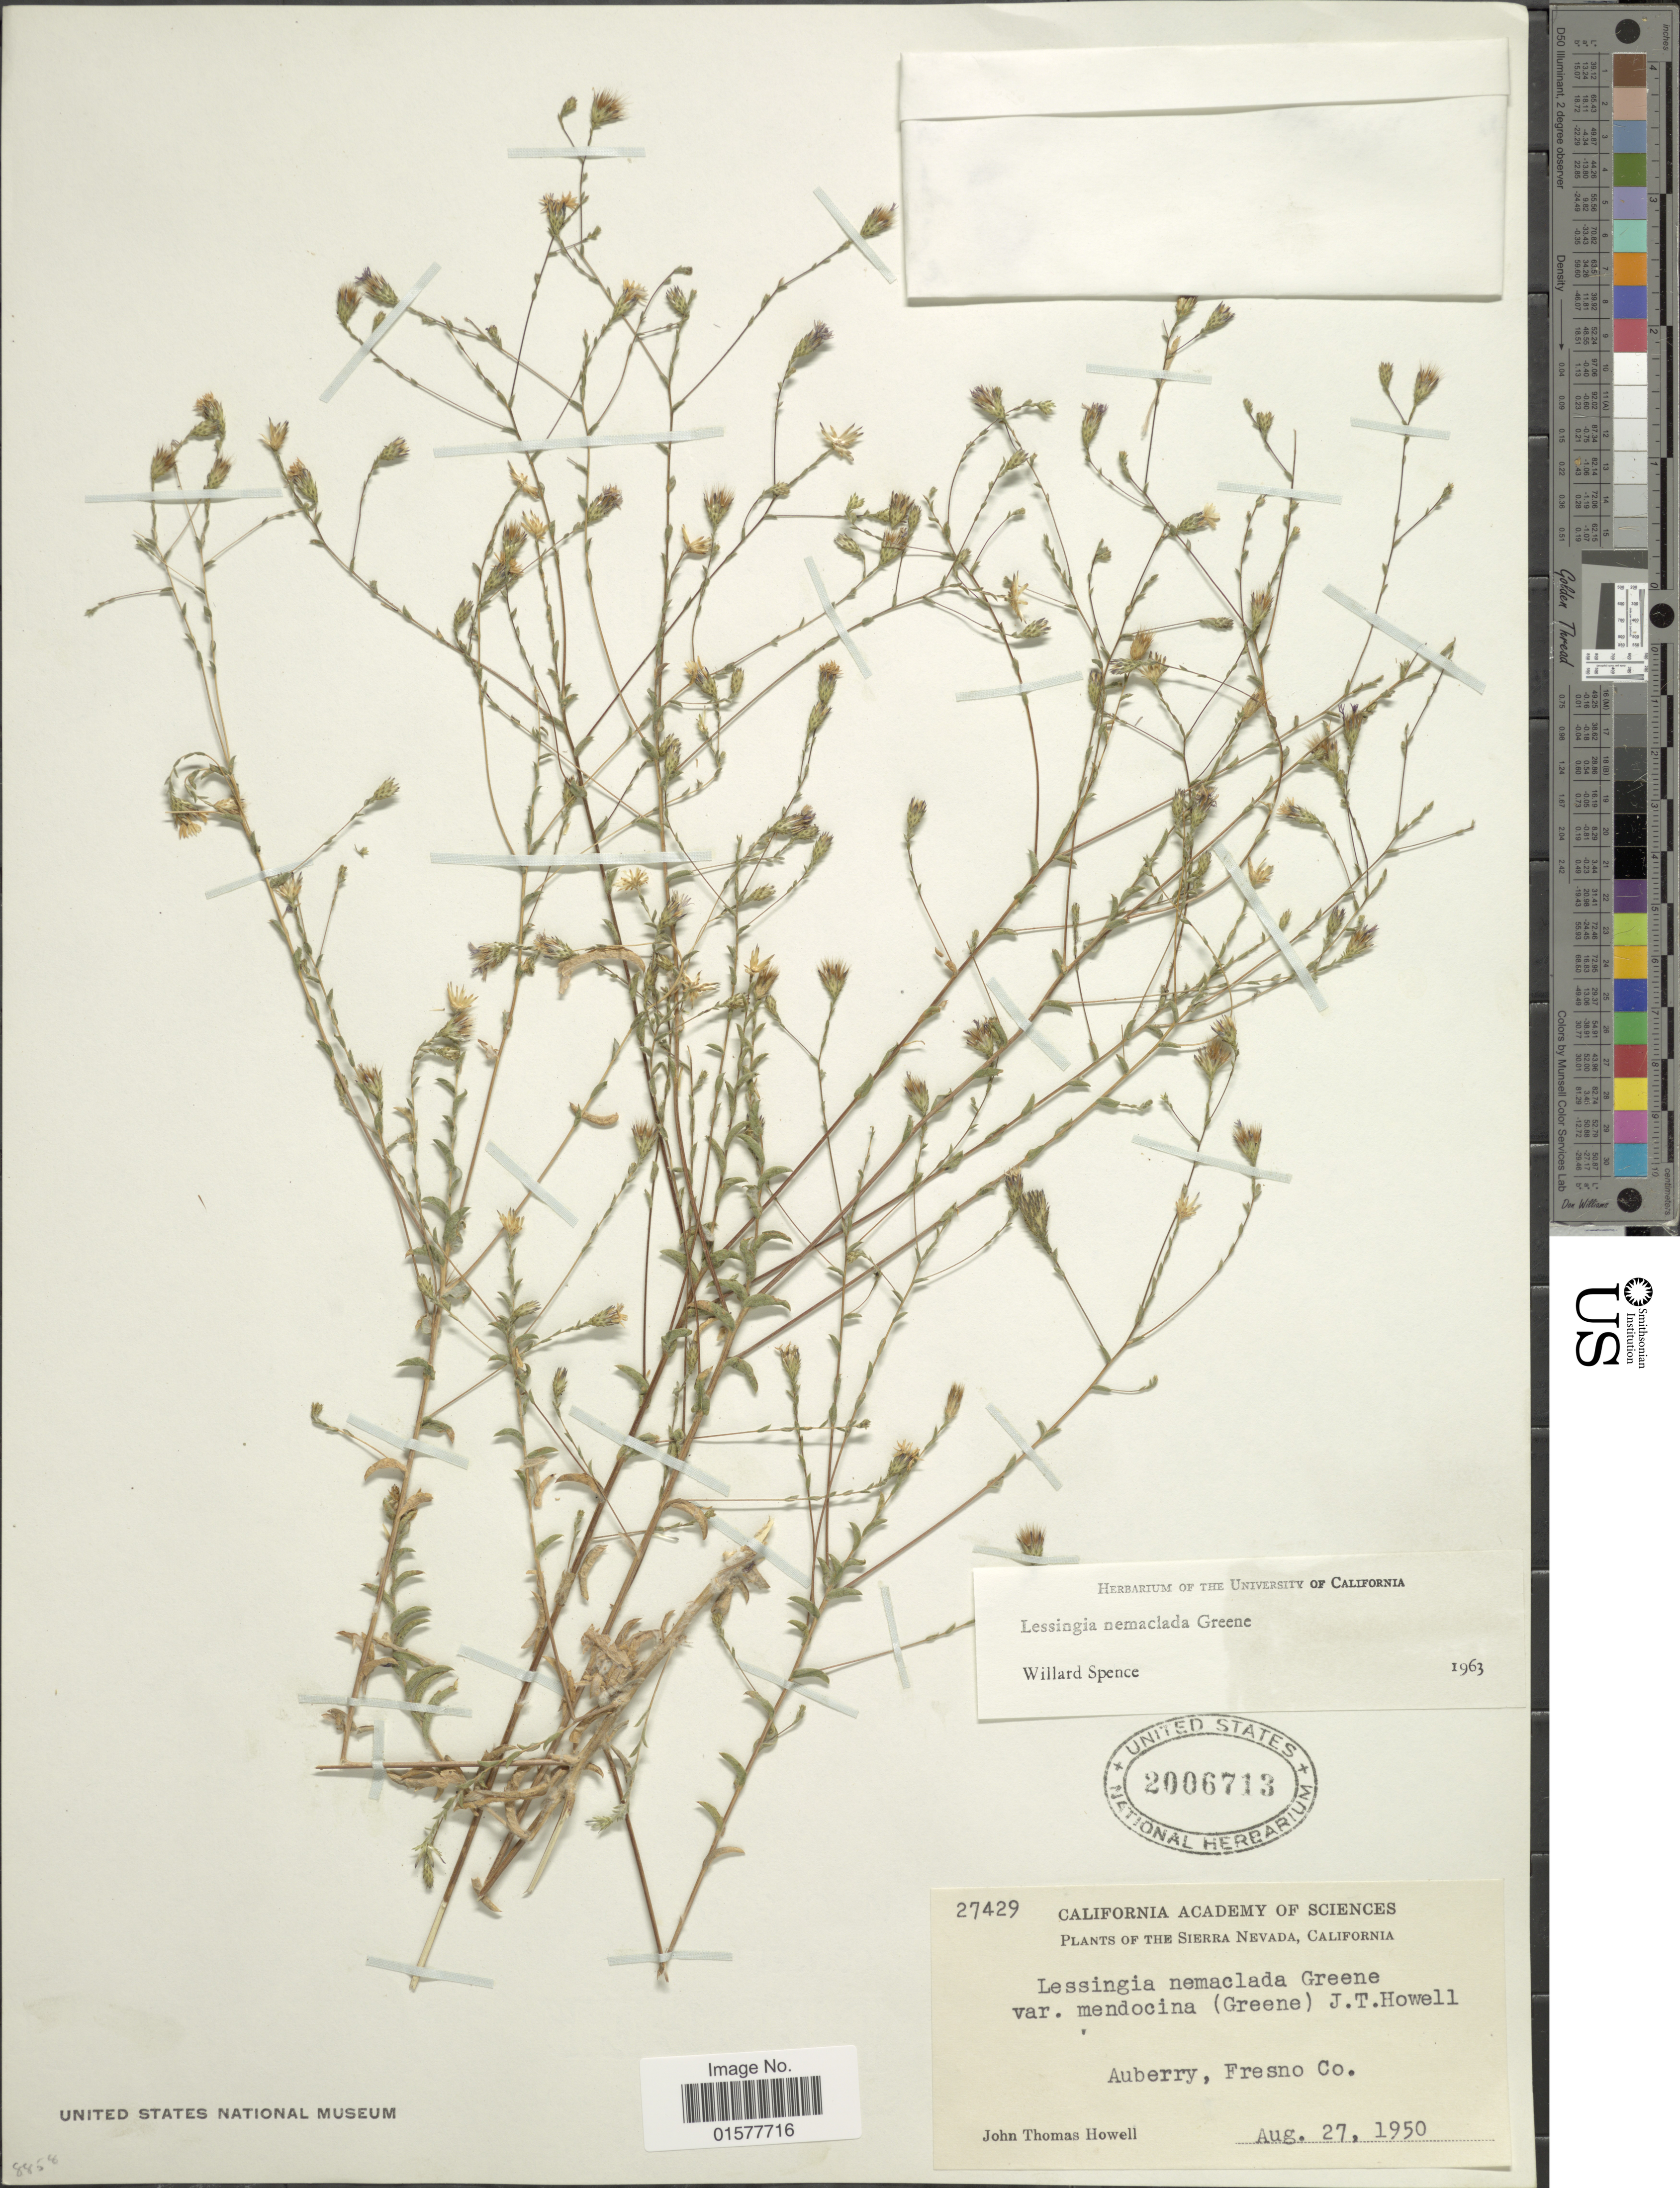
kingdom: Plantae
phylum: Tracheophyta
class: Magnoliopsida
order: Asterales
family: Asteraceae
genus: Lessingia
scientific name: Lessingia nemaclada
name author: Greene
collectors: J. T. Howell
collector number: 27429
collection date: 1950-08-27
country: United States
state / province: California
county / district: Fresno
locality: The Sierra Nevada, California, Auberry, Fresno Co.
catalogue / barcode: US 2006713